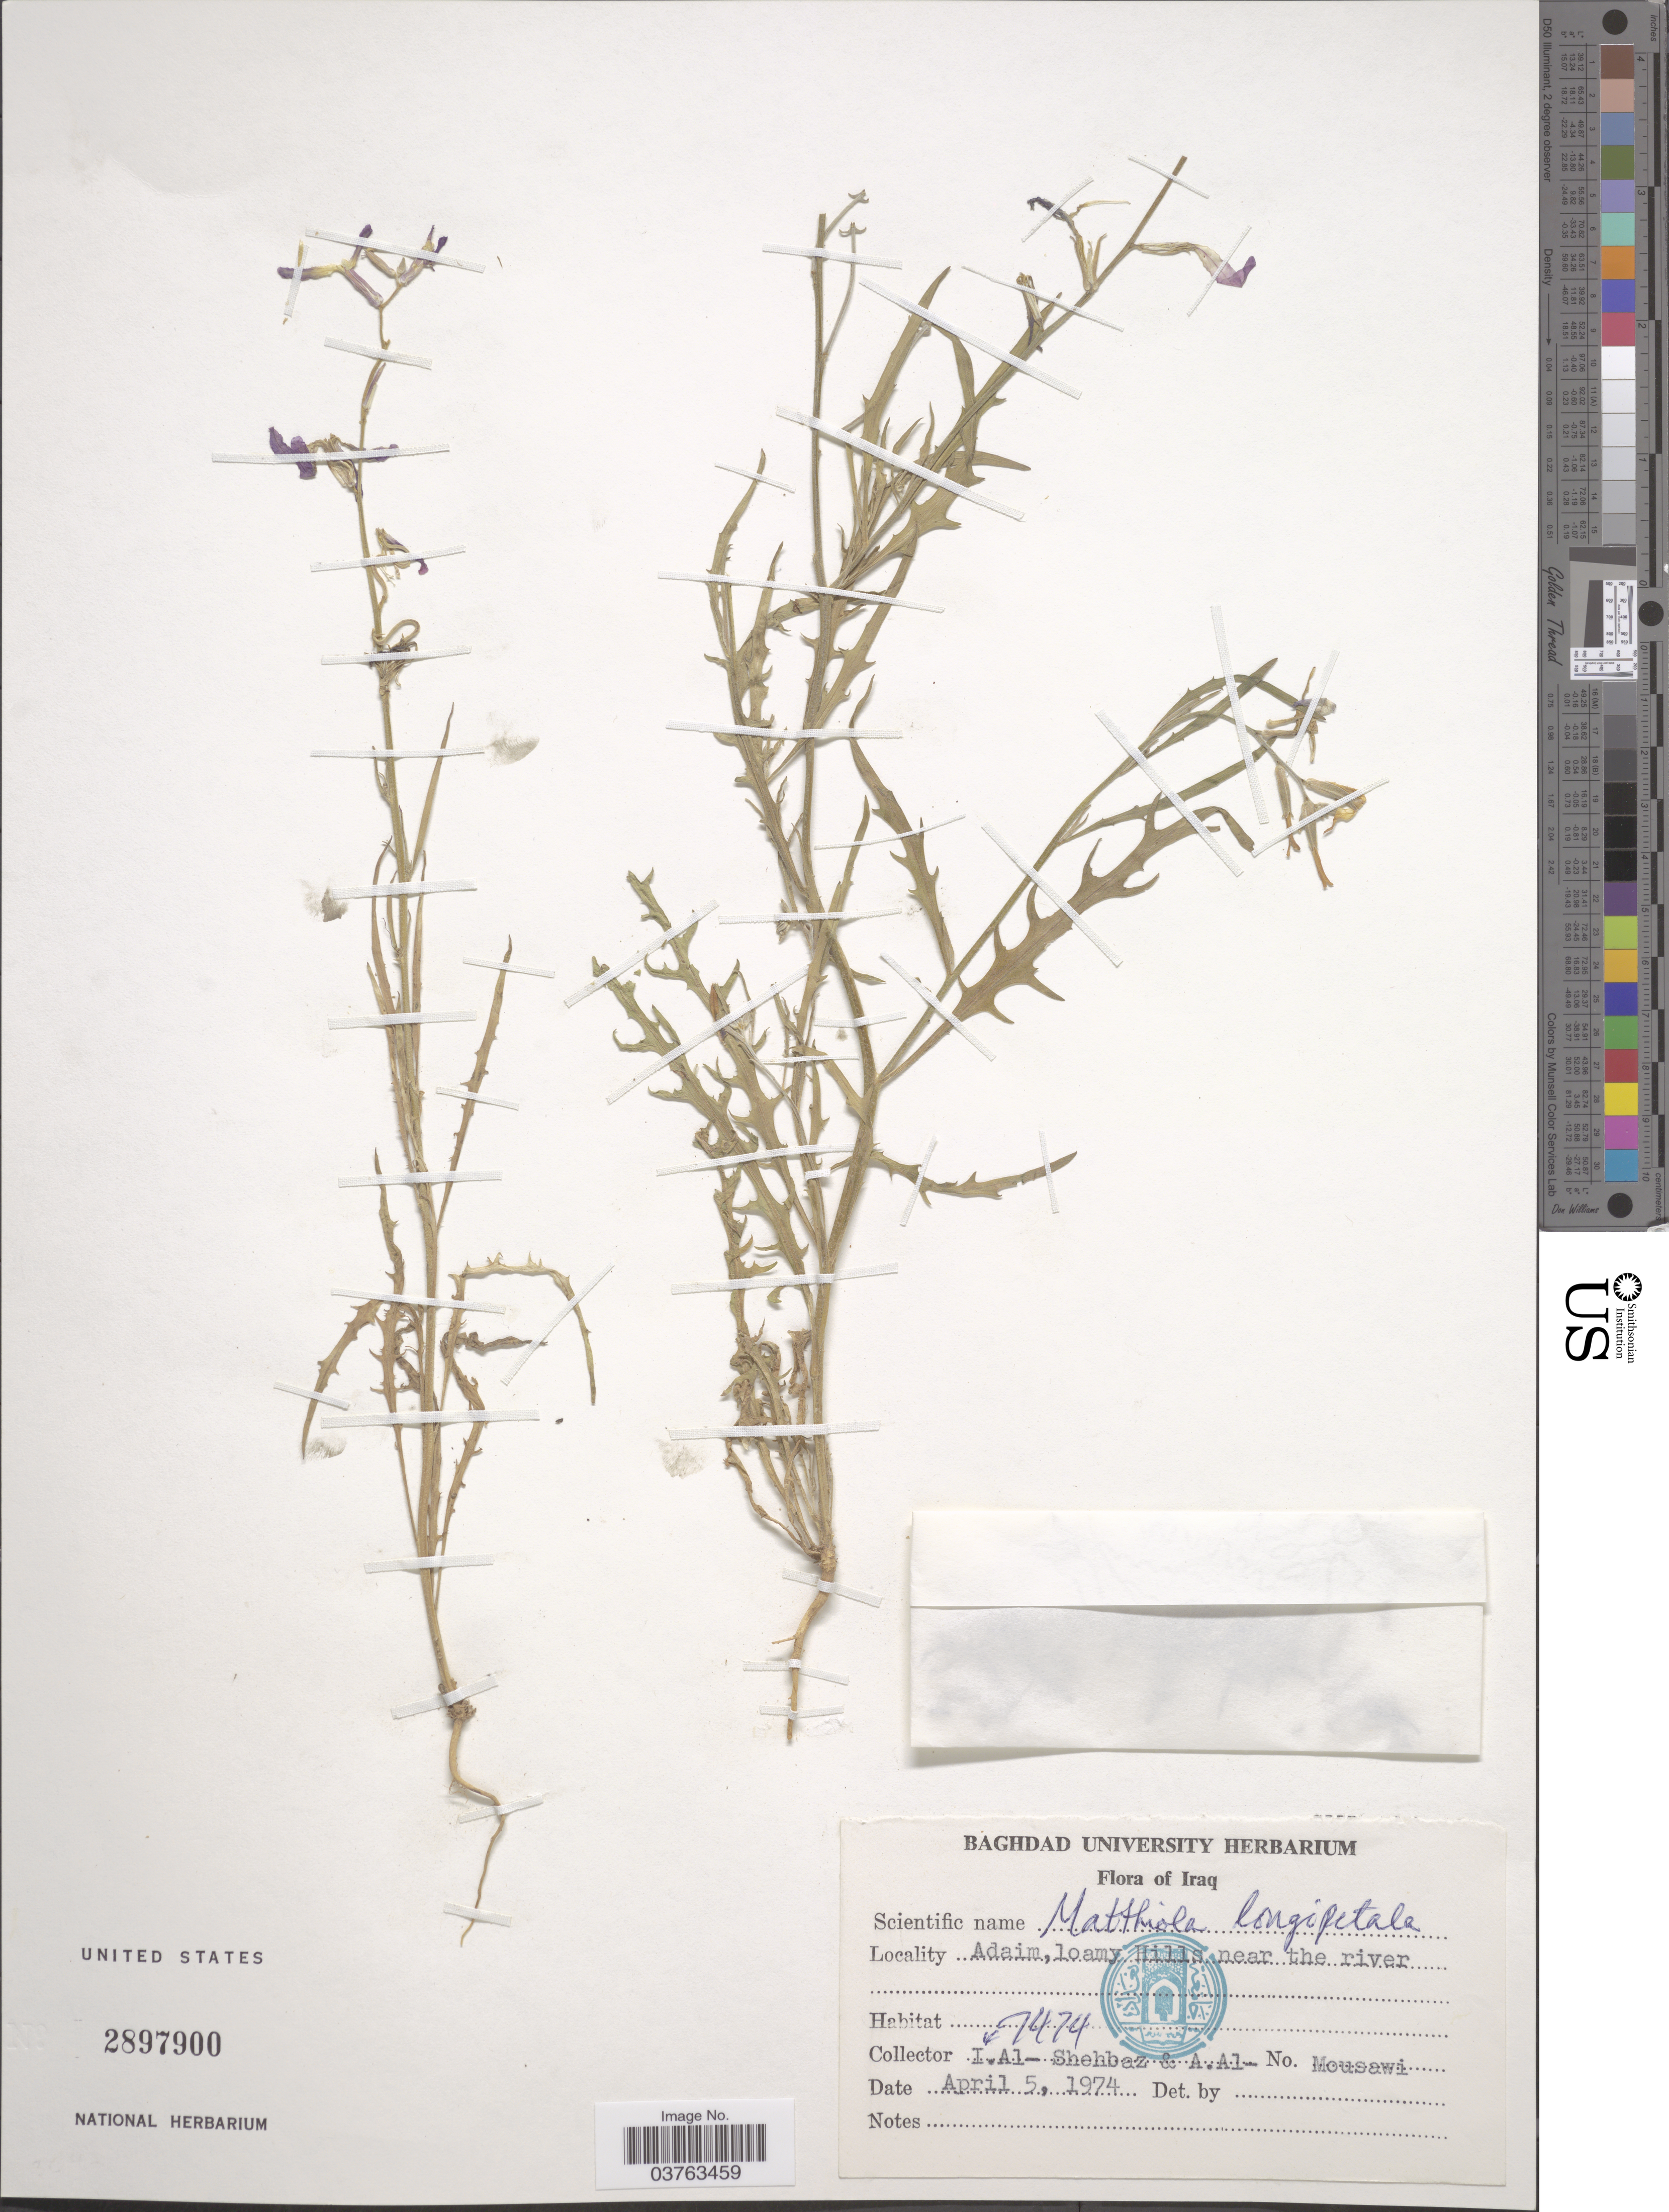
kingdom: Plantae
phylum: Tracheophyta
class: Magnoliopsida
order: Brassicales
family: Brassicaceae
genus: Matthiola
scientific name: Matthiola longipetala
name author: (Vent.) DC.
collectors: I. Al-Shehbaz & Al-Mousawi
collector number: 7474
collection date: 1974-04-05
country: Iraq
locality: Adaim, loamy Hills near the river.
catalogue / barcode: US 2897900